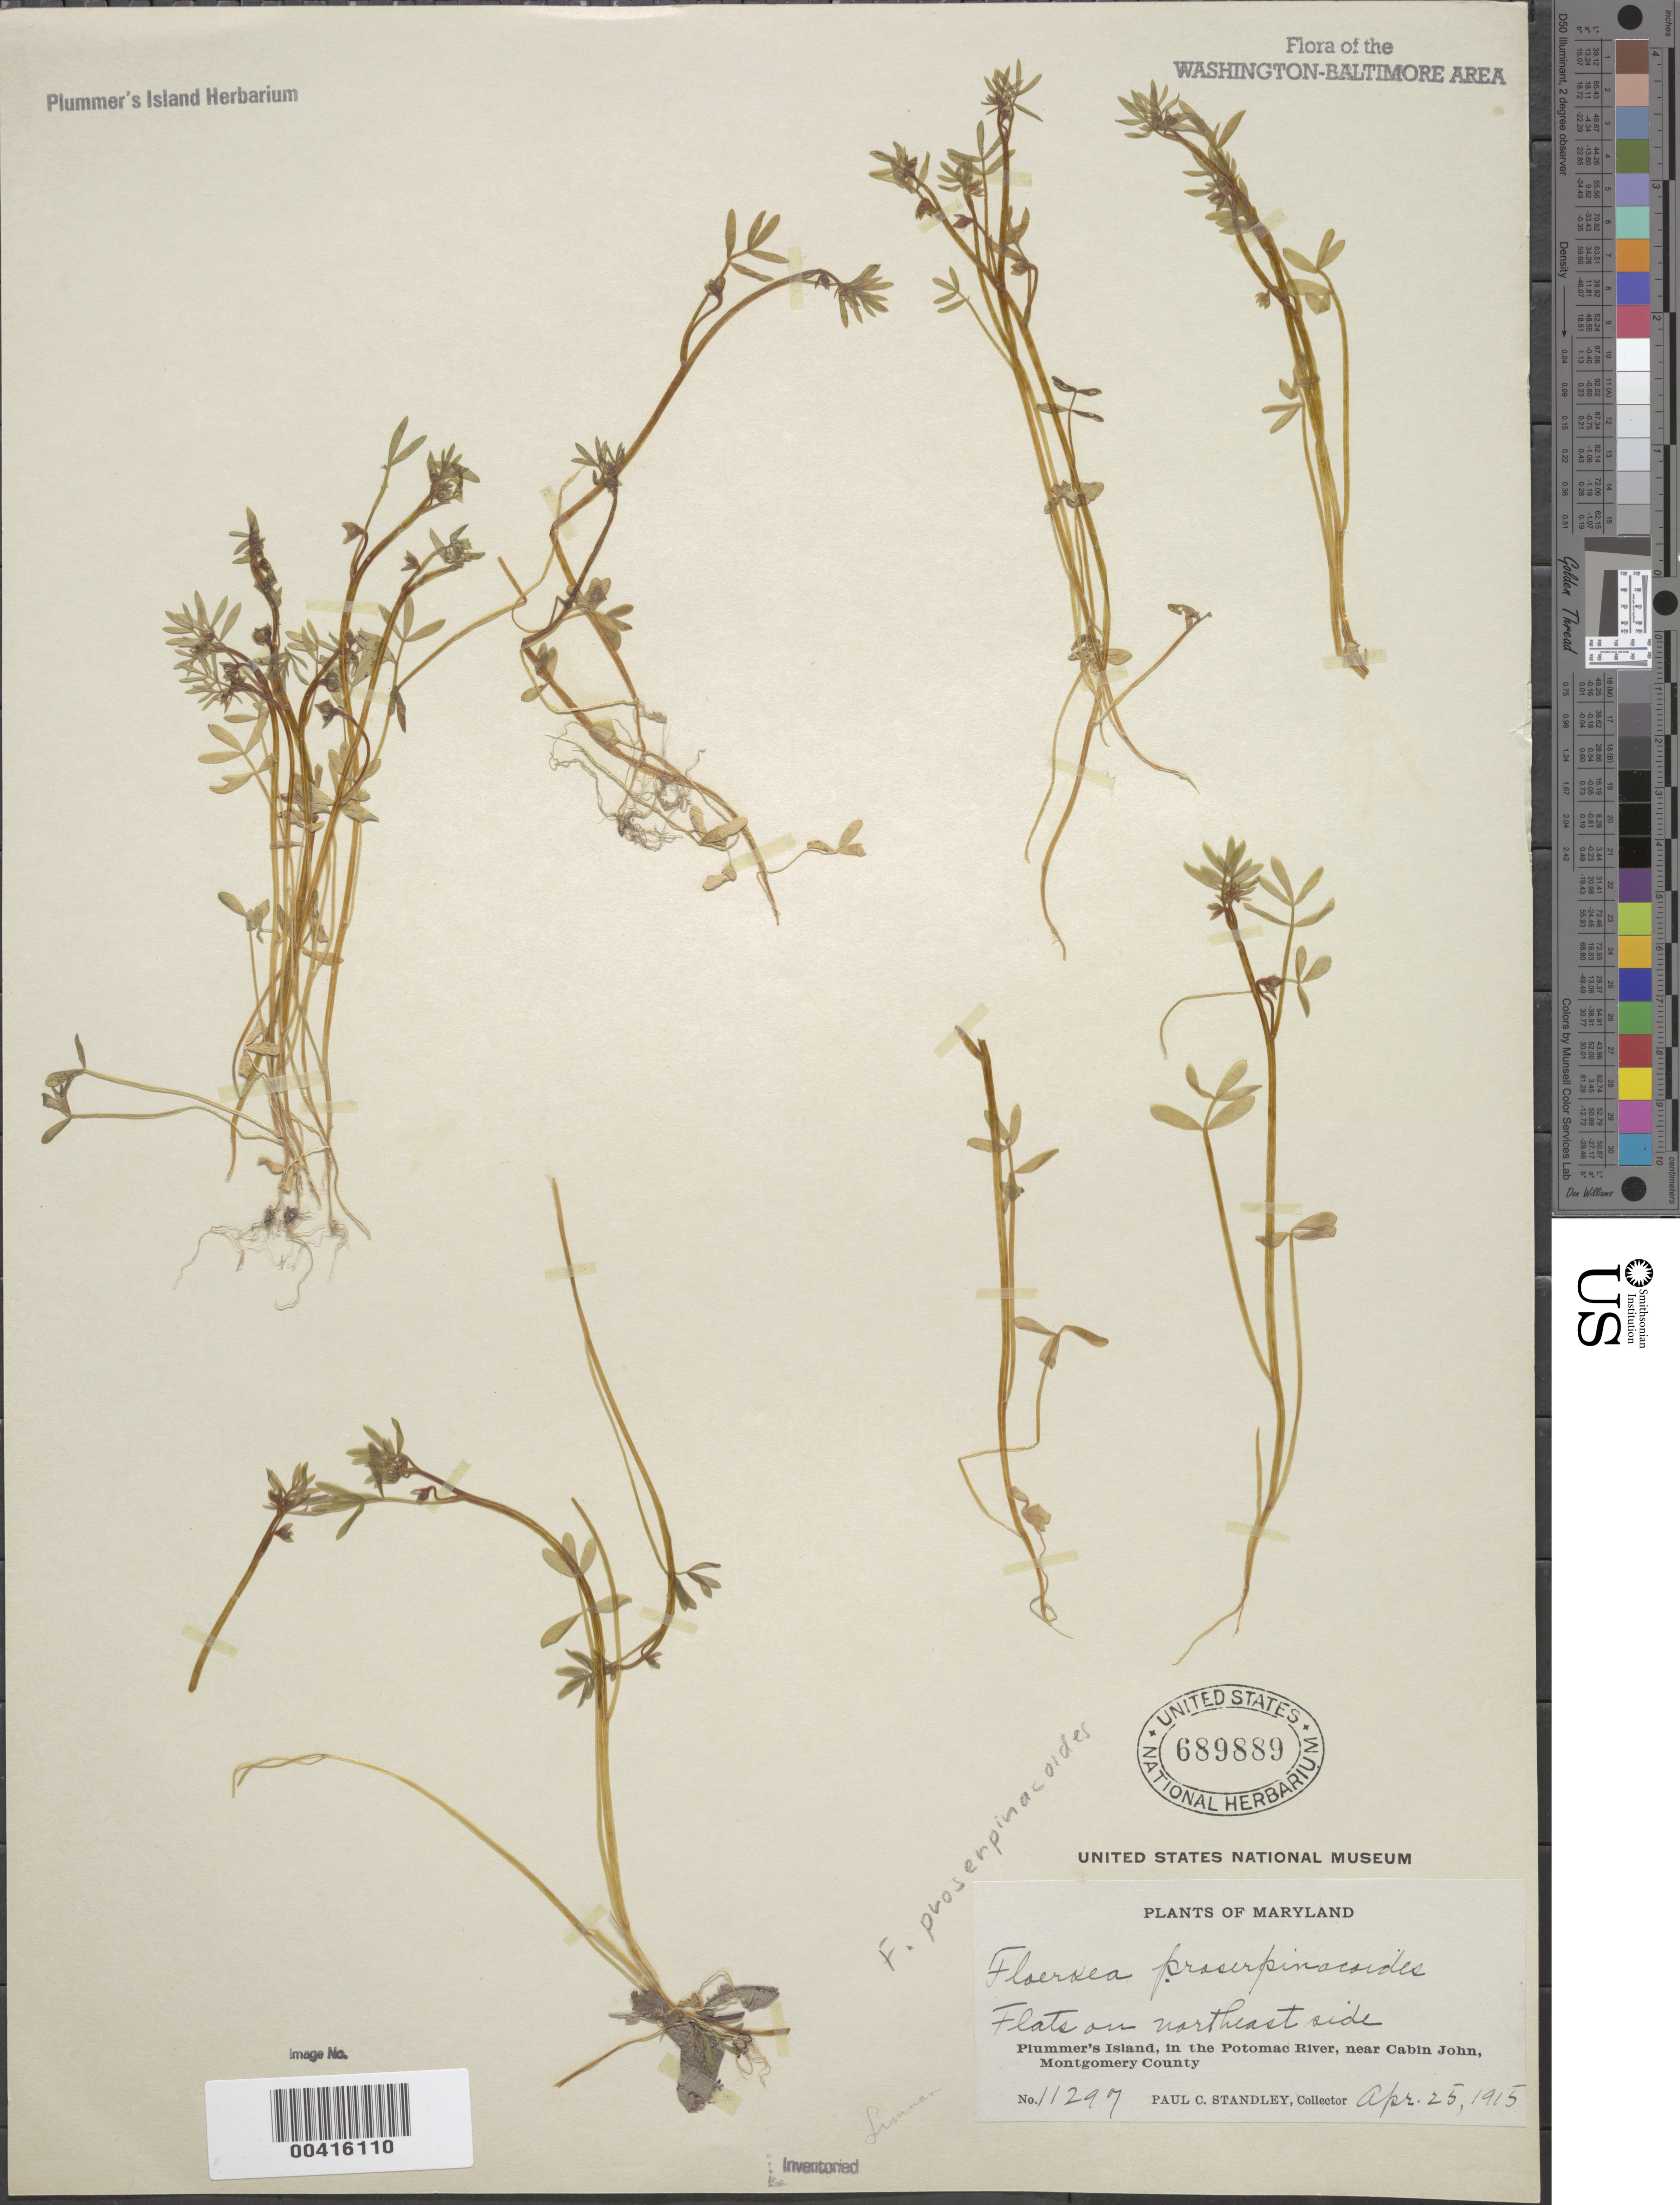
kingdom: Plantae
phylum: Tracheophyta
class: Magnoliopsida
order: Brassicales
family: Limnanthaceae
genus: Floerkea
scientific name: Floerkea proserpinacoides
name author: Willd.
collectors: P. C. Standley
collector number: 11297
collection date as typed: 25 Apr 1915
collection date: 1915-04-25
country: United States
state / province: Maryland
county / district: Montgomery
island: Plummers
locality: Plummer's Island; flats of northeast side C. & O. Canal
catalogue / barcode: US 689889